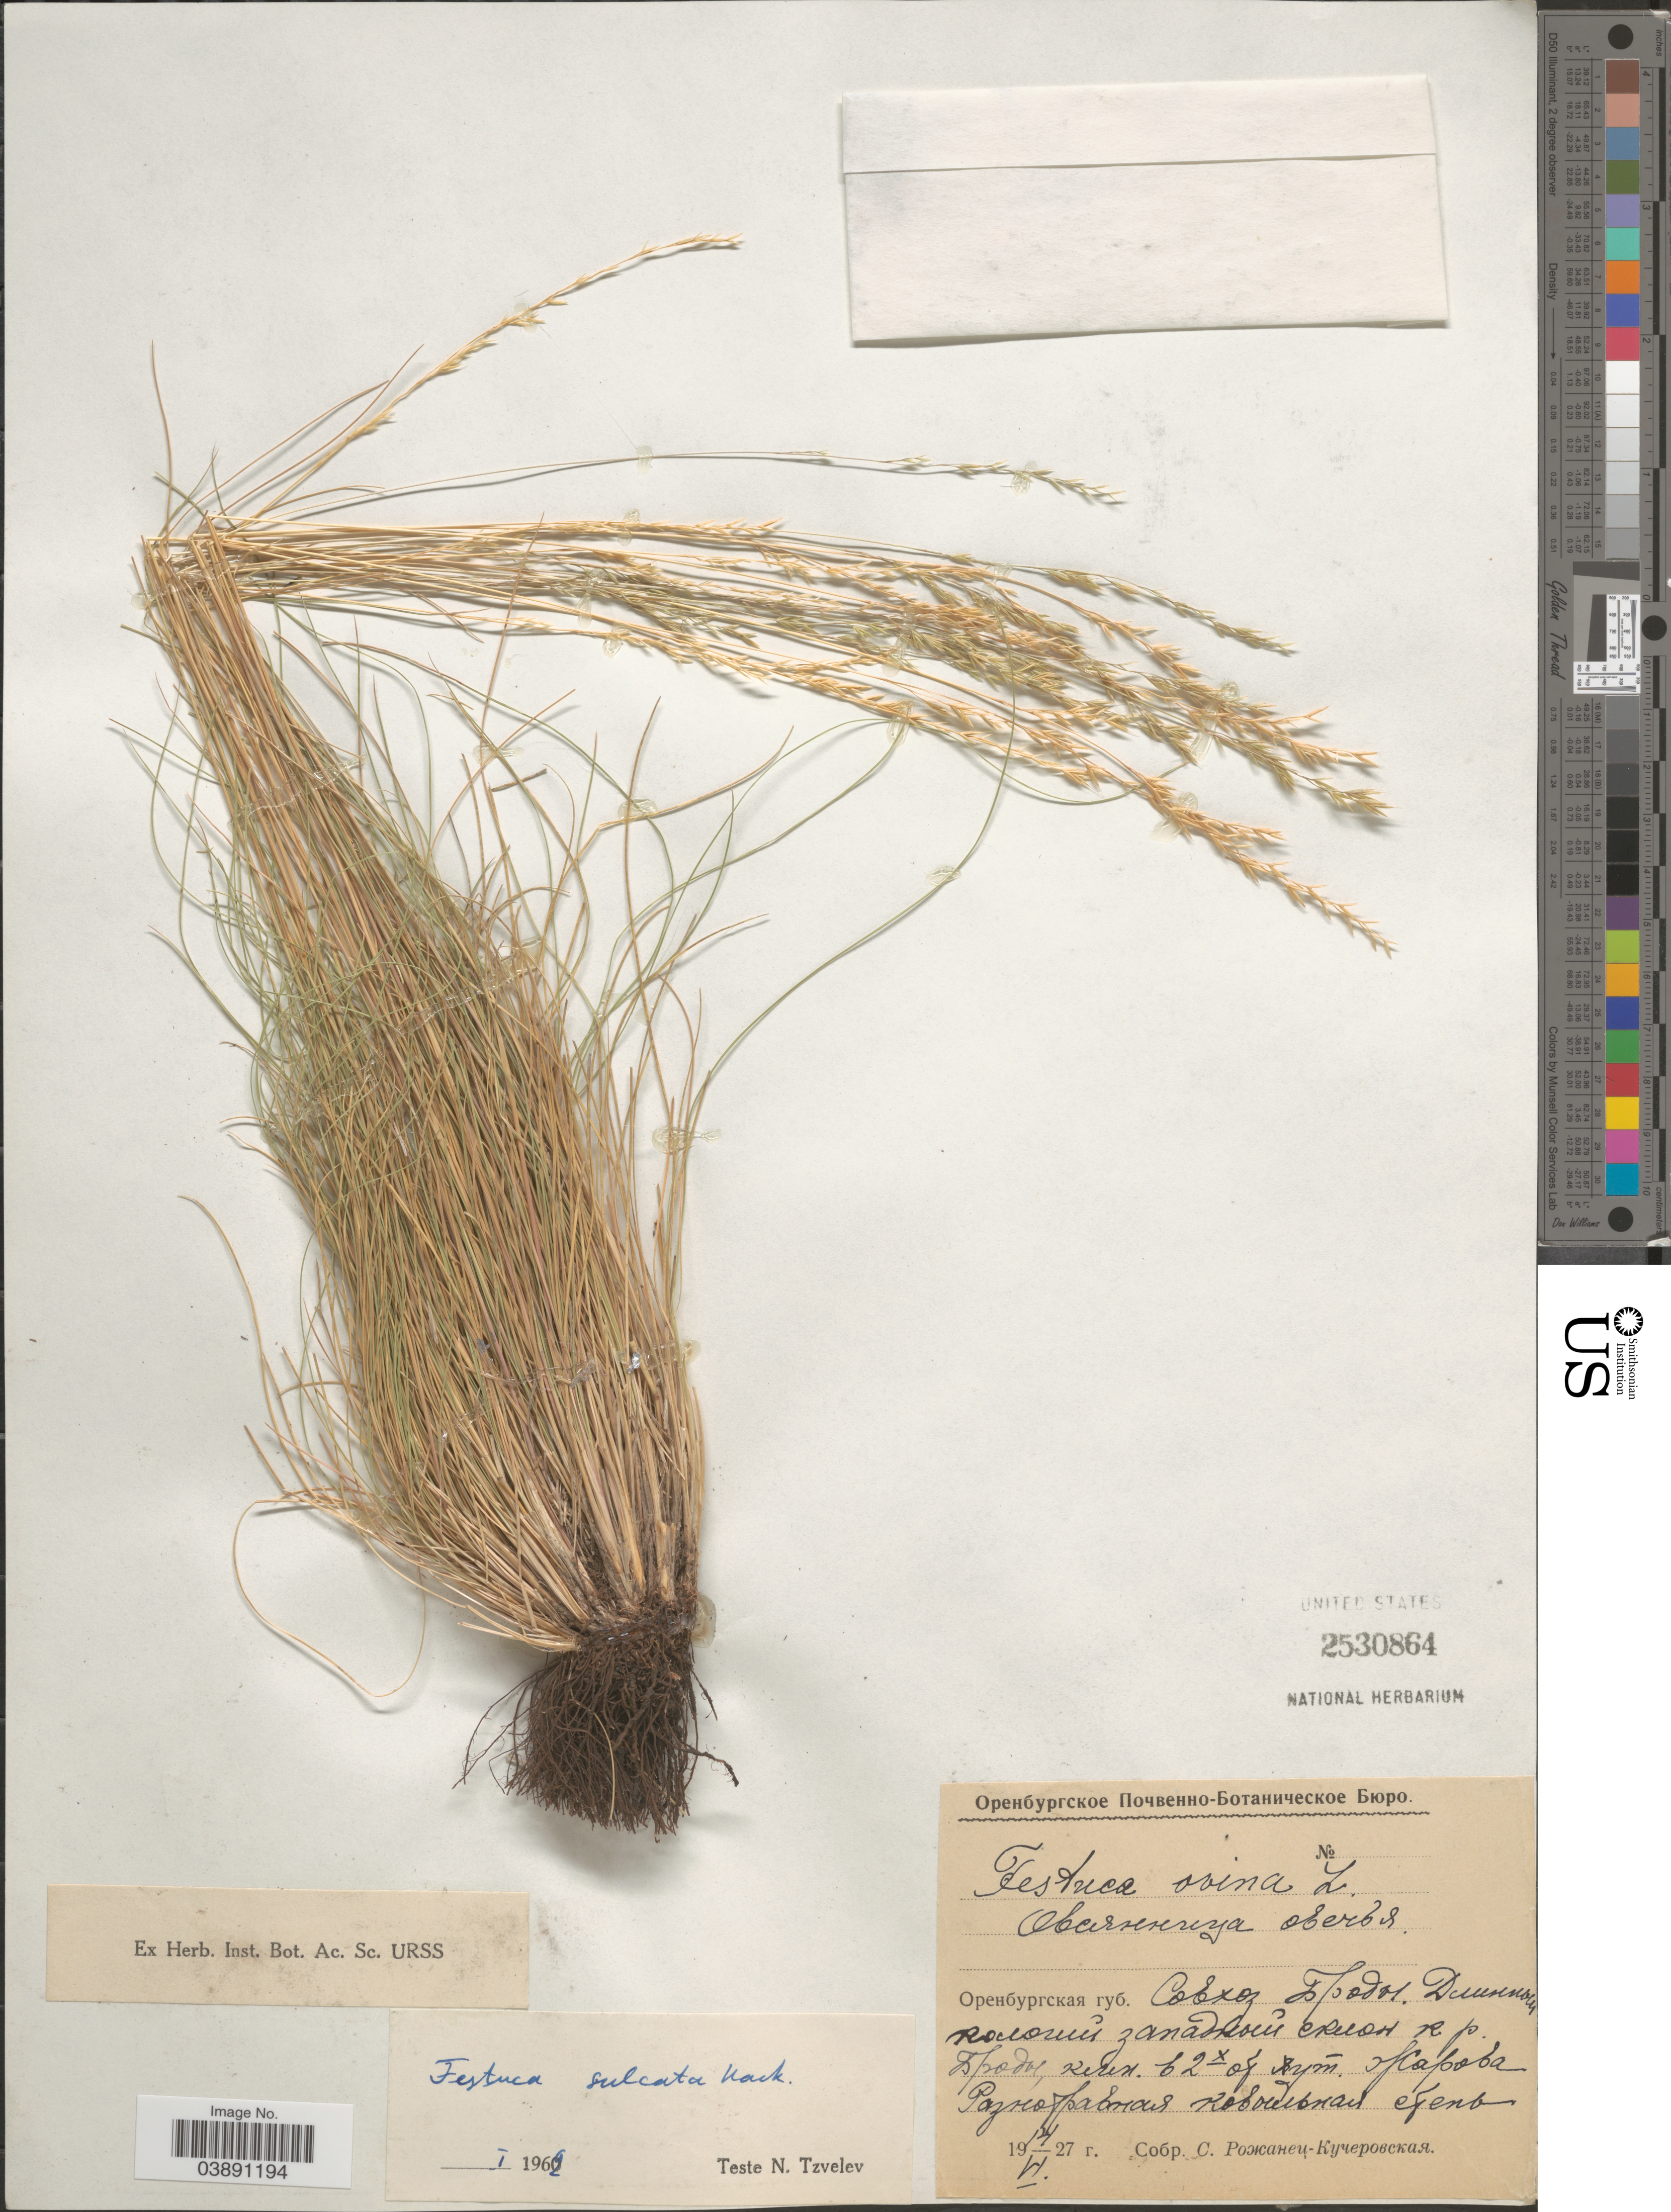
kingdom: Plantae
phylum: Tracheophyta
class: Liliopsida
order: Poales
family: Poaceae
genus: Festuca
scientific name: Festuca rupicola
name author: Heuff.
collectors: S. Rozhanets-Kucherovskaya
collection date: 1927-06-14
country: Russian Federation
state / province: Orenburg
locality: Brody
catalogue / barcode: US 2530864